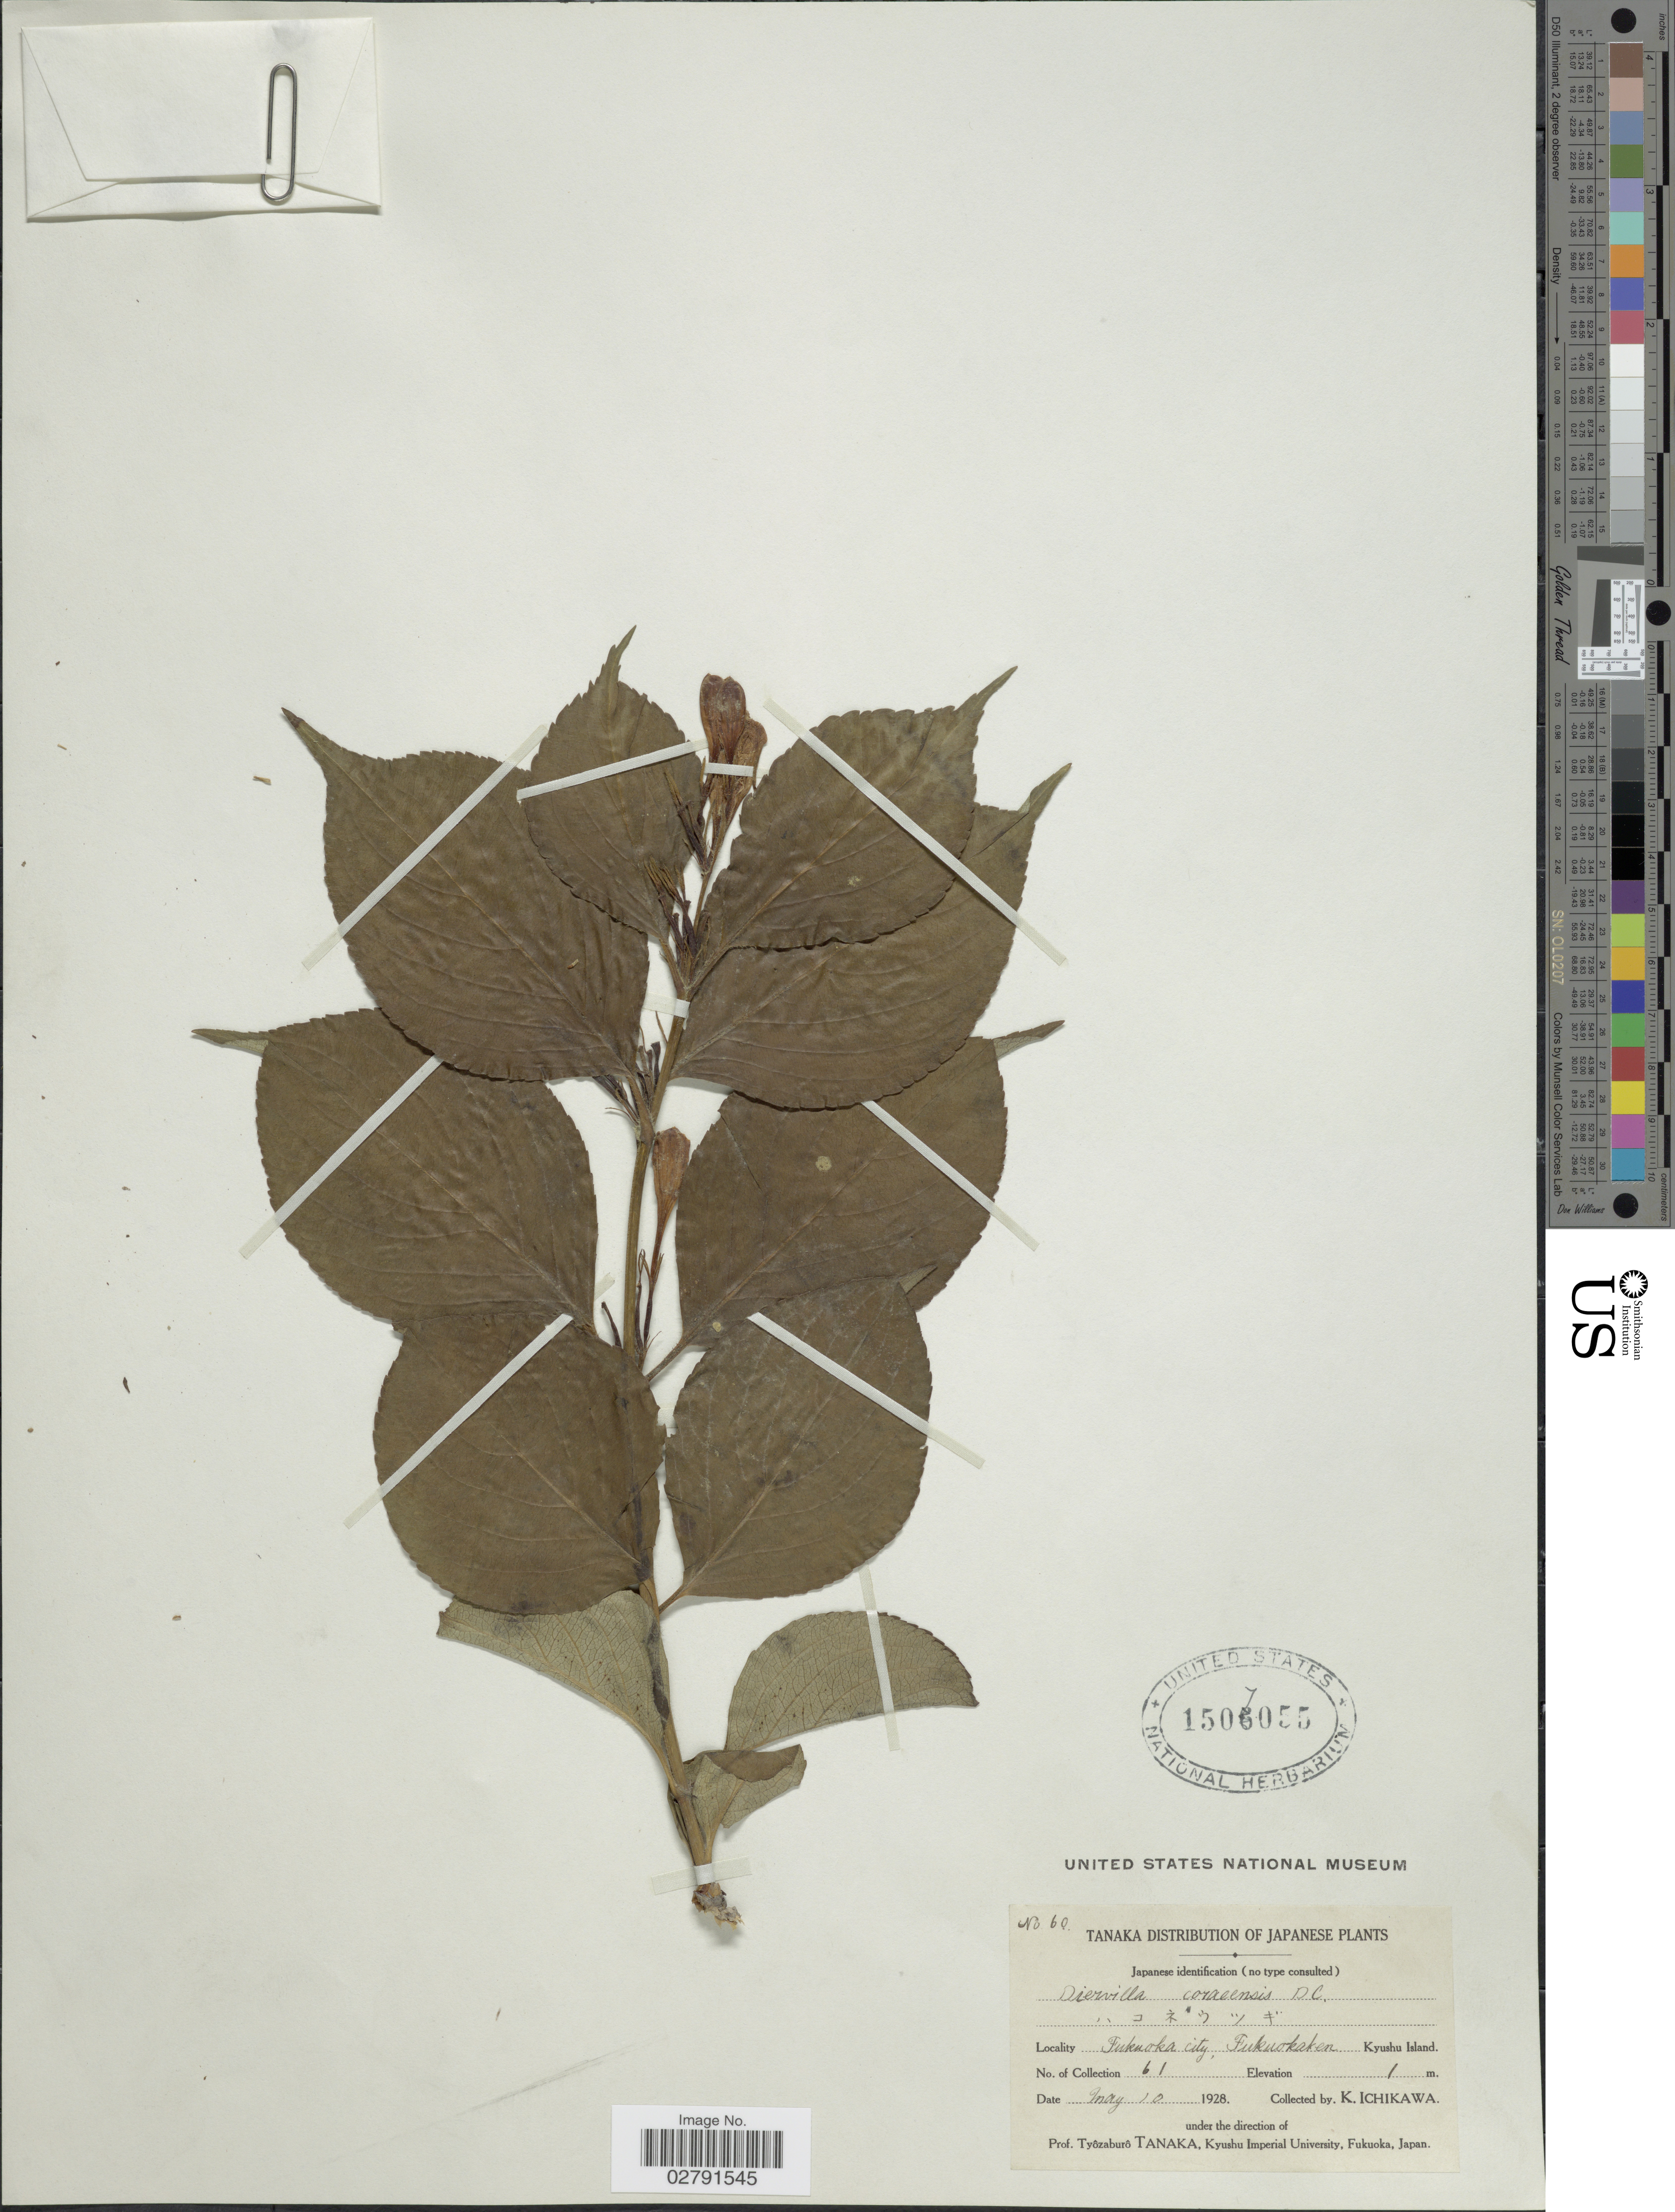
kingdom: Plantae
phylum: Tracheophyta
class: Magnoliopsida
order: Dipsacales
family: Caprifoliaceae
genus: Diervilla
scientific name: Diervilla coraeensis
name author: (Thunb.) DC.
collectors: K. Ichikawa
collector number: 60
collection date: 1928-05-10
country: Japan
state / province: Hukuoka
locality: Fukuoka city, Fukuokaken, Kyushu Island.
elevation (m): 1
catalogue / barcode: US 1507055